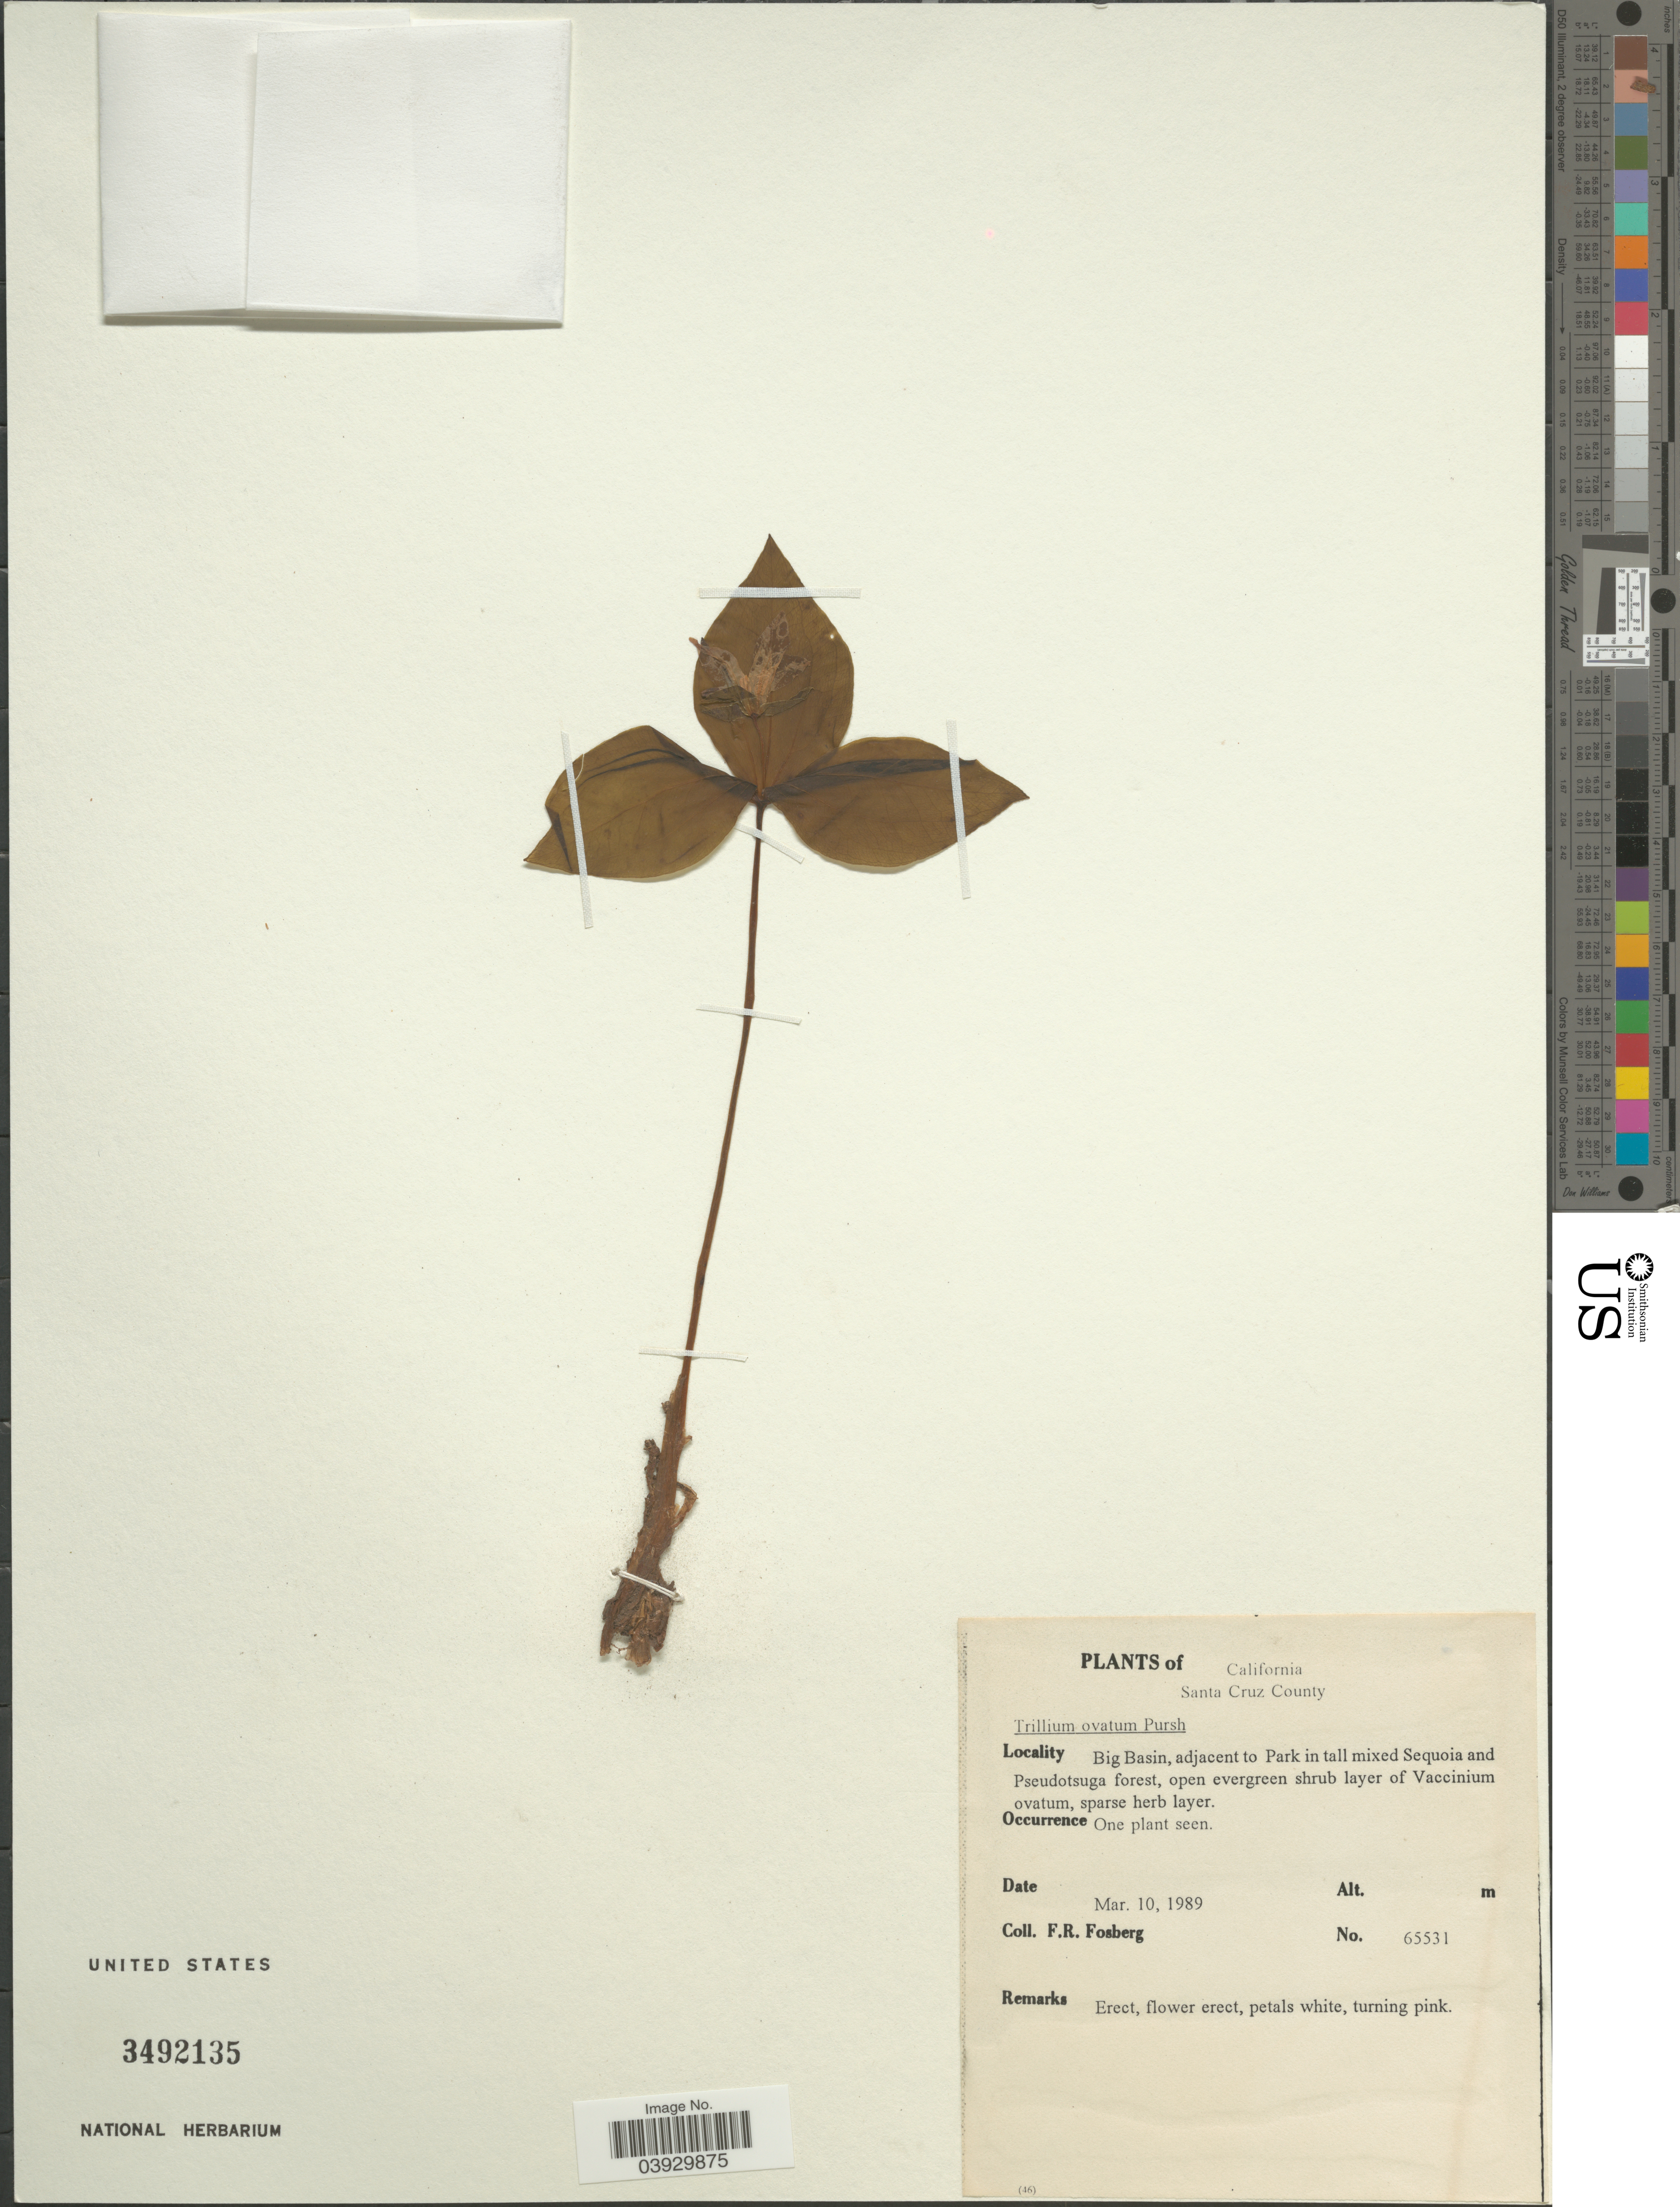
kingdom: Plantae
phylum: Tracheophyta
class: Liliopsida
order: Liliales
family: Melanthiaceae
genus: Trillium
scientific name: Trillium ovatum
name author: Pursh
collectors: F. R. Fosberg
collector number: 65531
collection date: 1989-03-10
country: United States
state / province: California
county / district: Santa Cruz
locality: Santa Cruz County. Big Basin, adjacent to Park.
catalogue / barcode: US 3492135